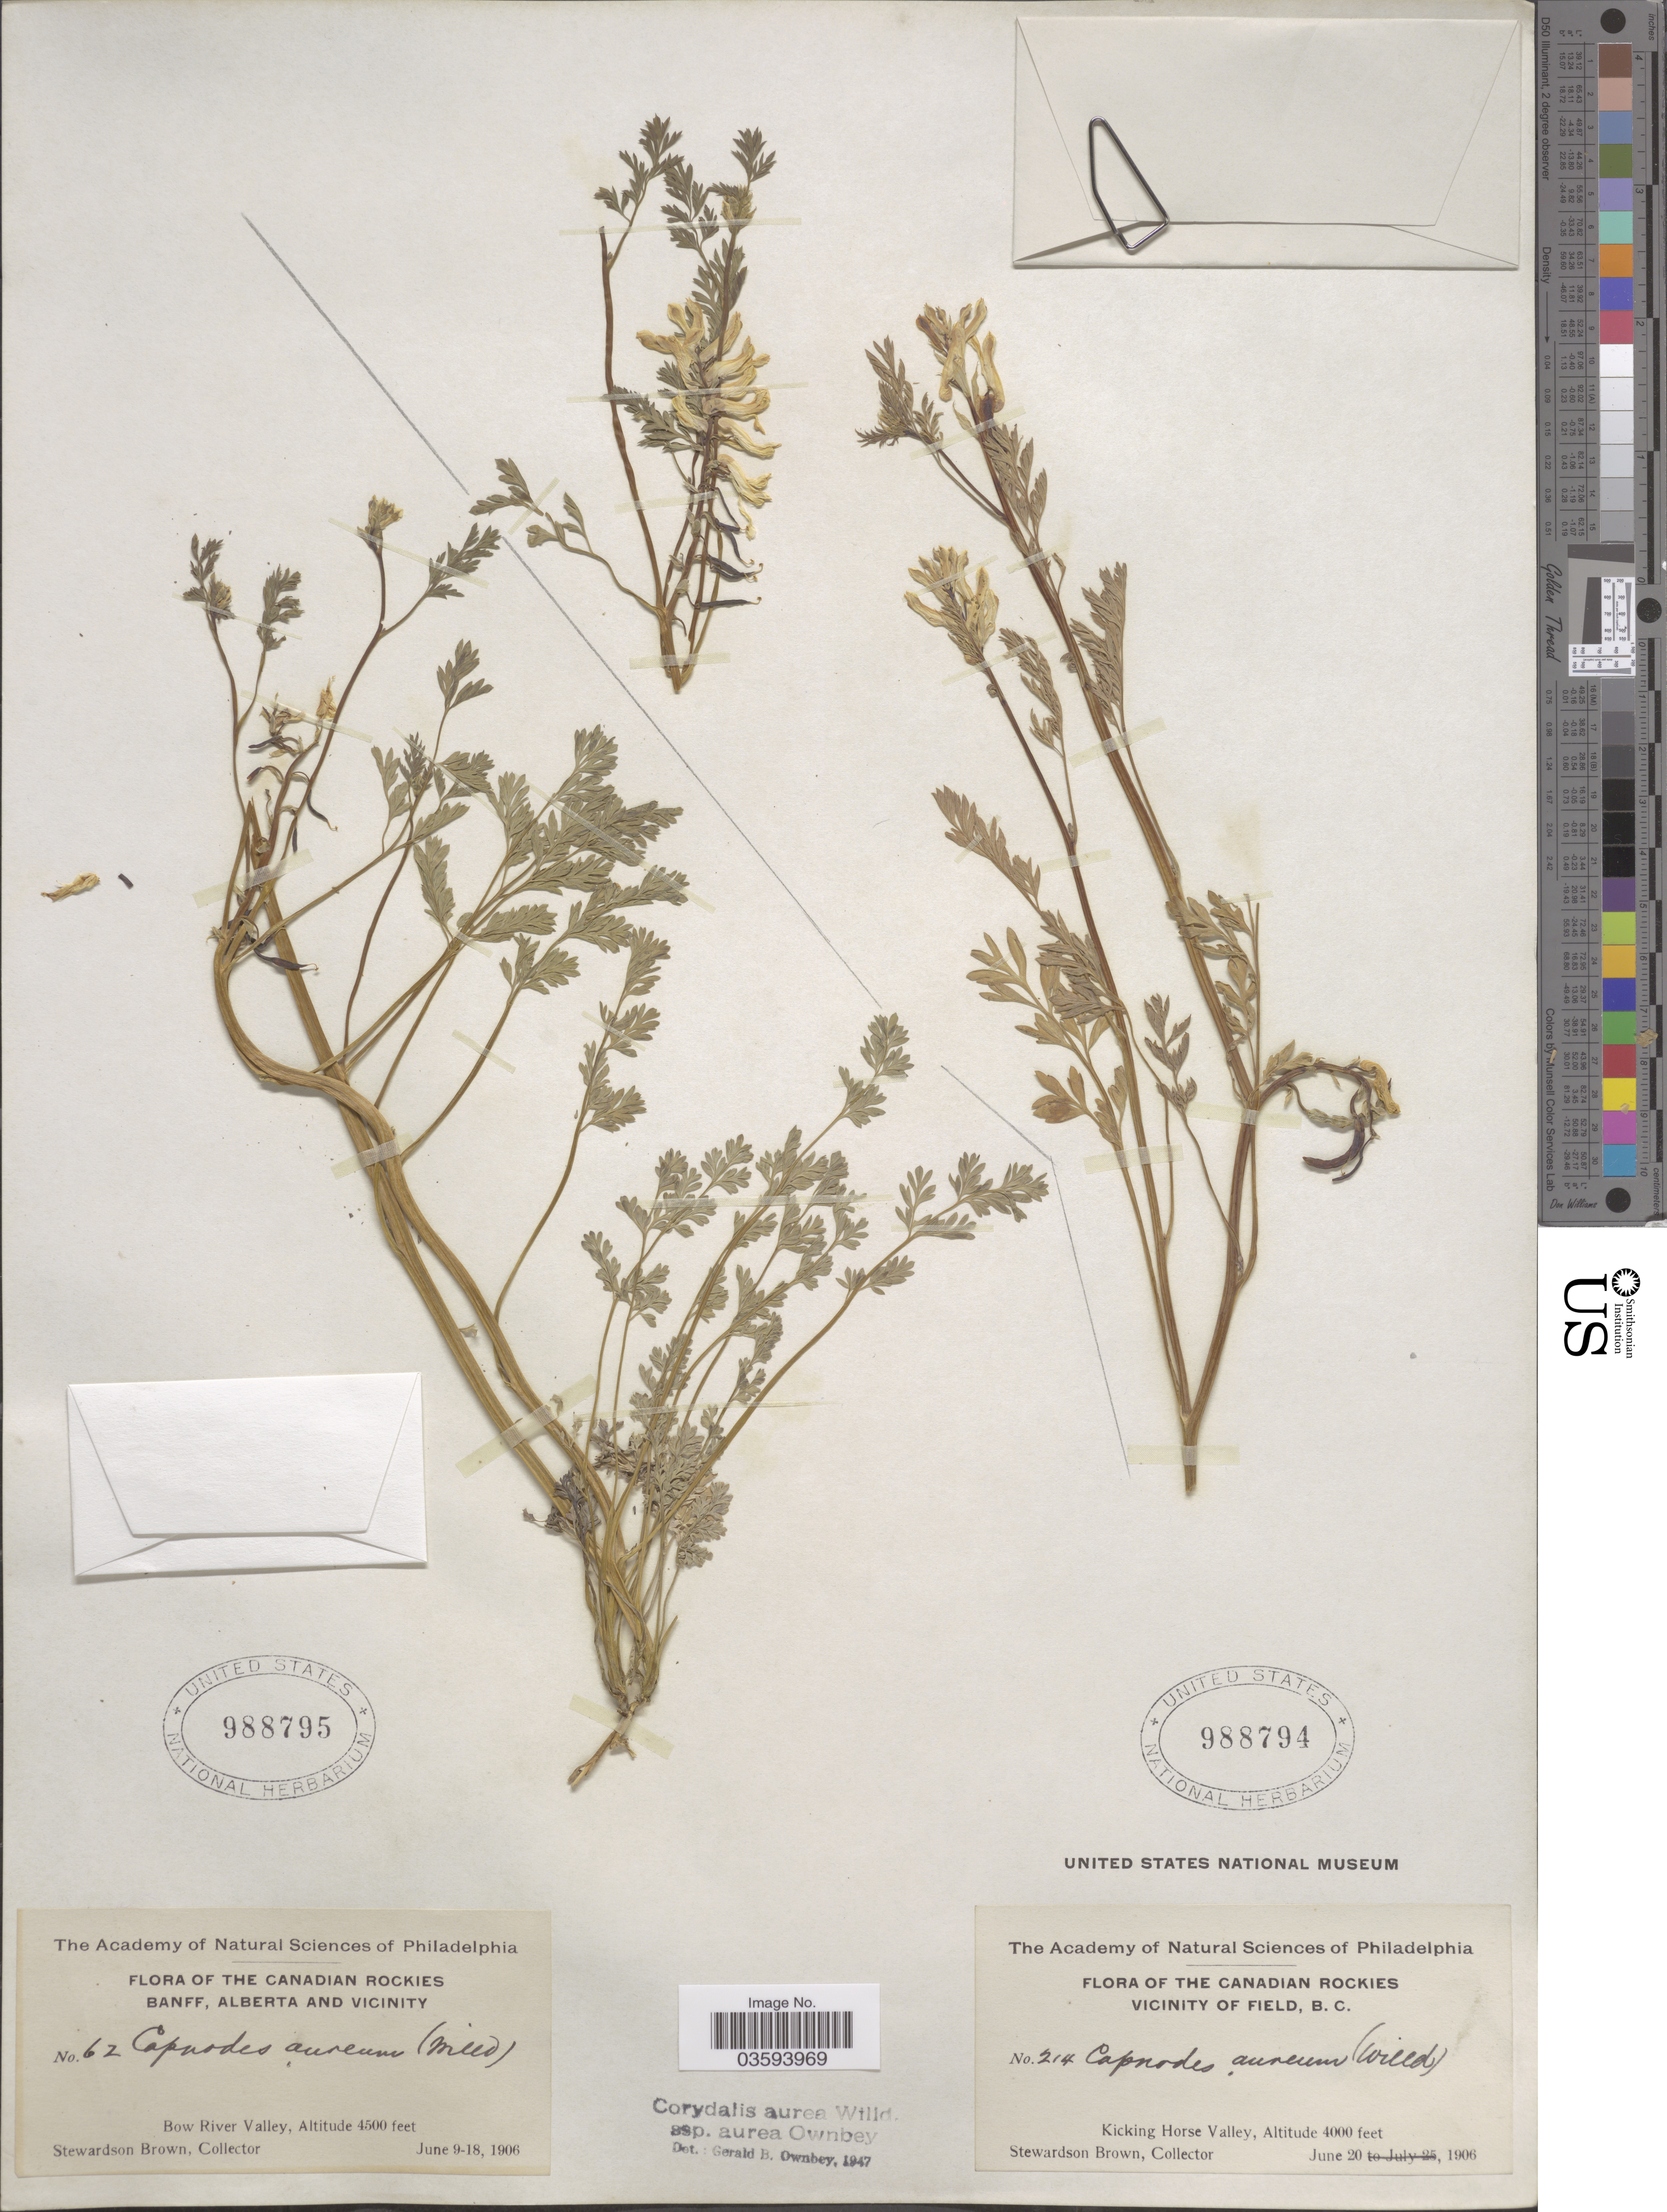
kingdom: Plantae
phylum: Tracheophyta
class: Magnoliopsida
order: Ranunculales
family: Papaveraceae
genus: Corydalis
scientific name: Corydalis aurea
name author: Willd.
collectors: S. Brown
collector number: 214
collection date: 1906-06-20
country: Canada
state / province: British Columbia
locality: The Canadian Rockies vicinity of Field. Kicking Horse Valley.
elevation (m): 1219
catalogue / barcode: US 988794-2